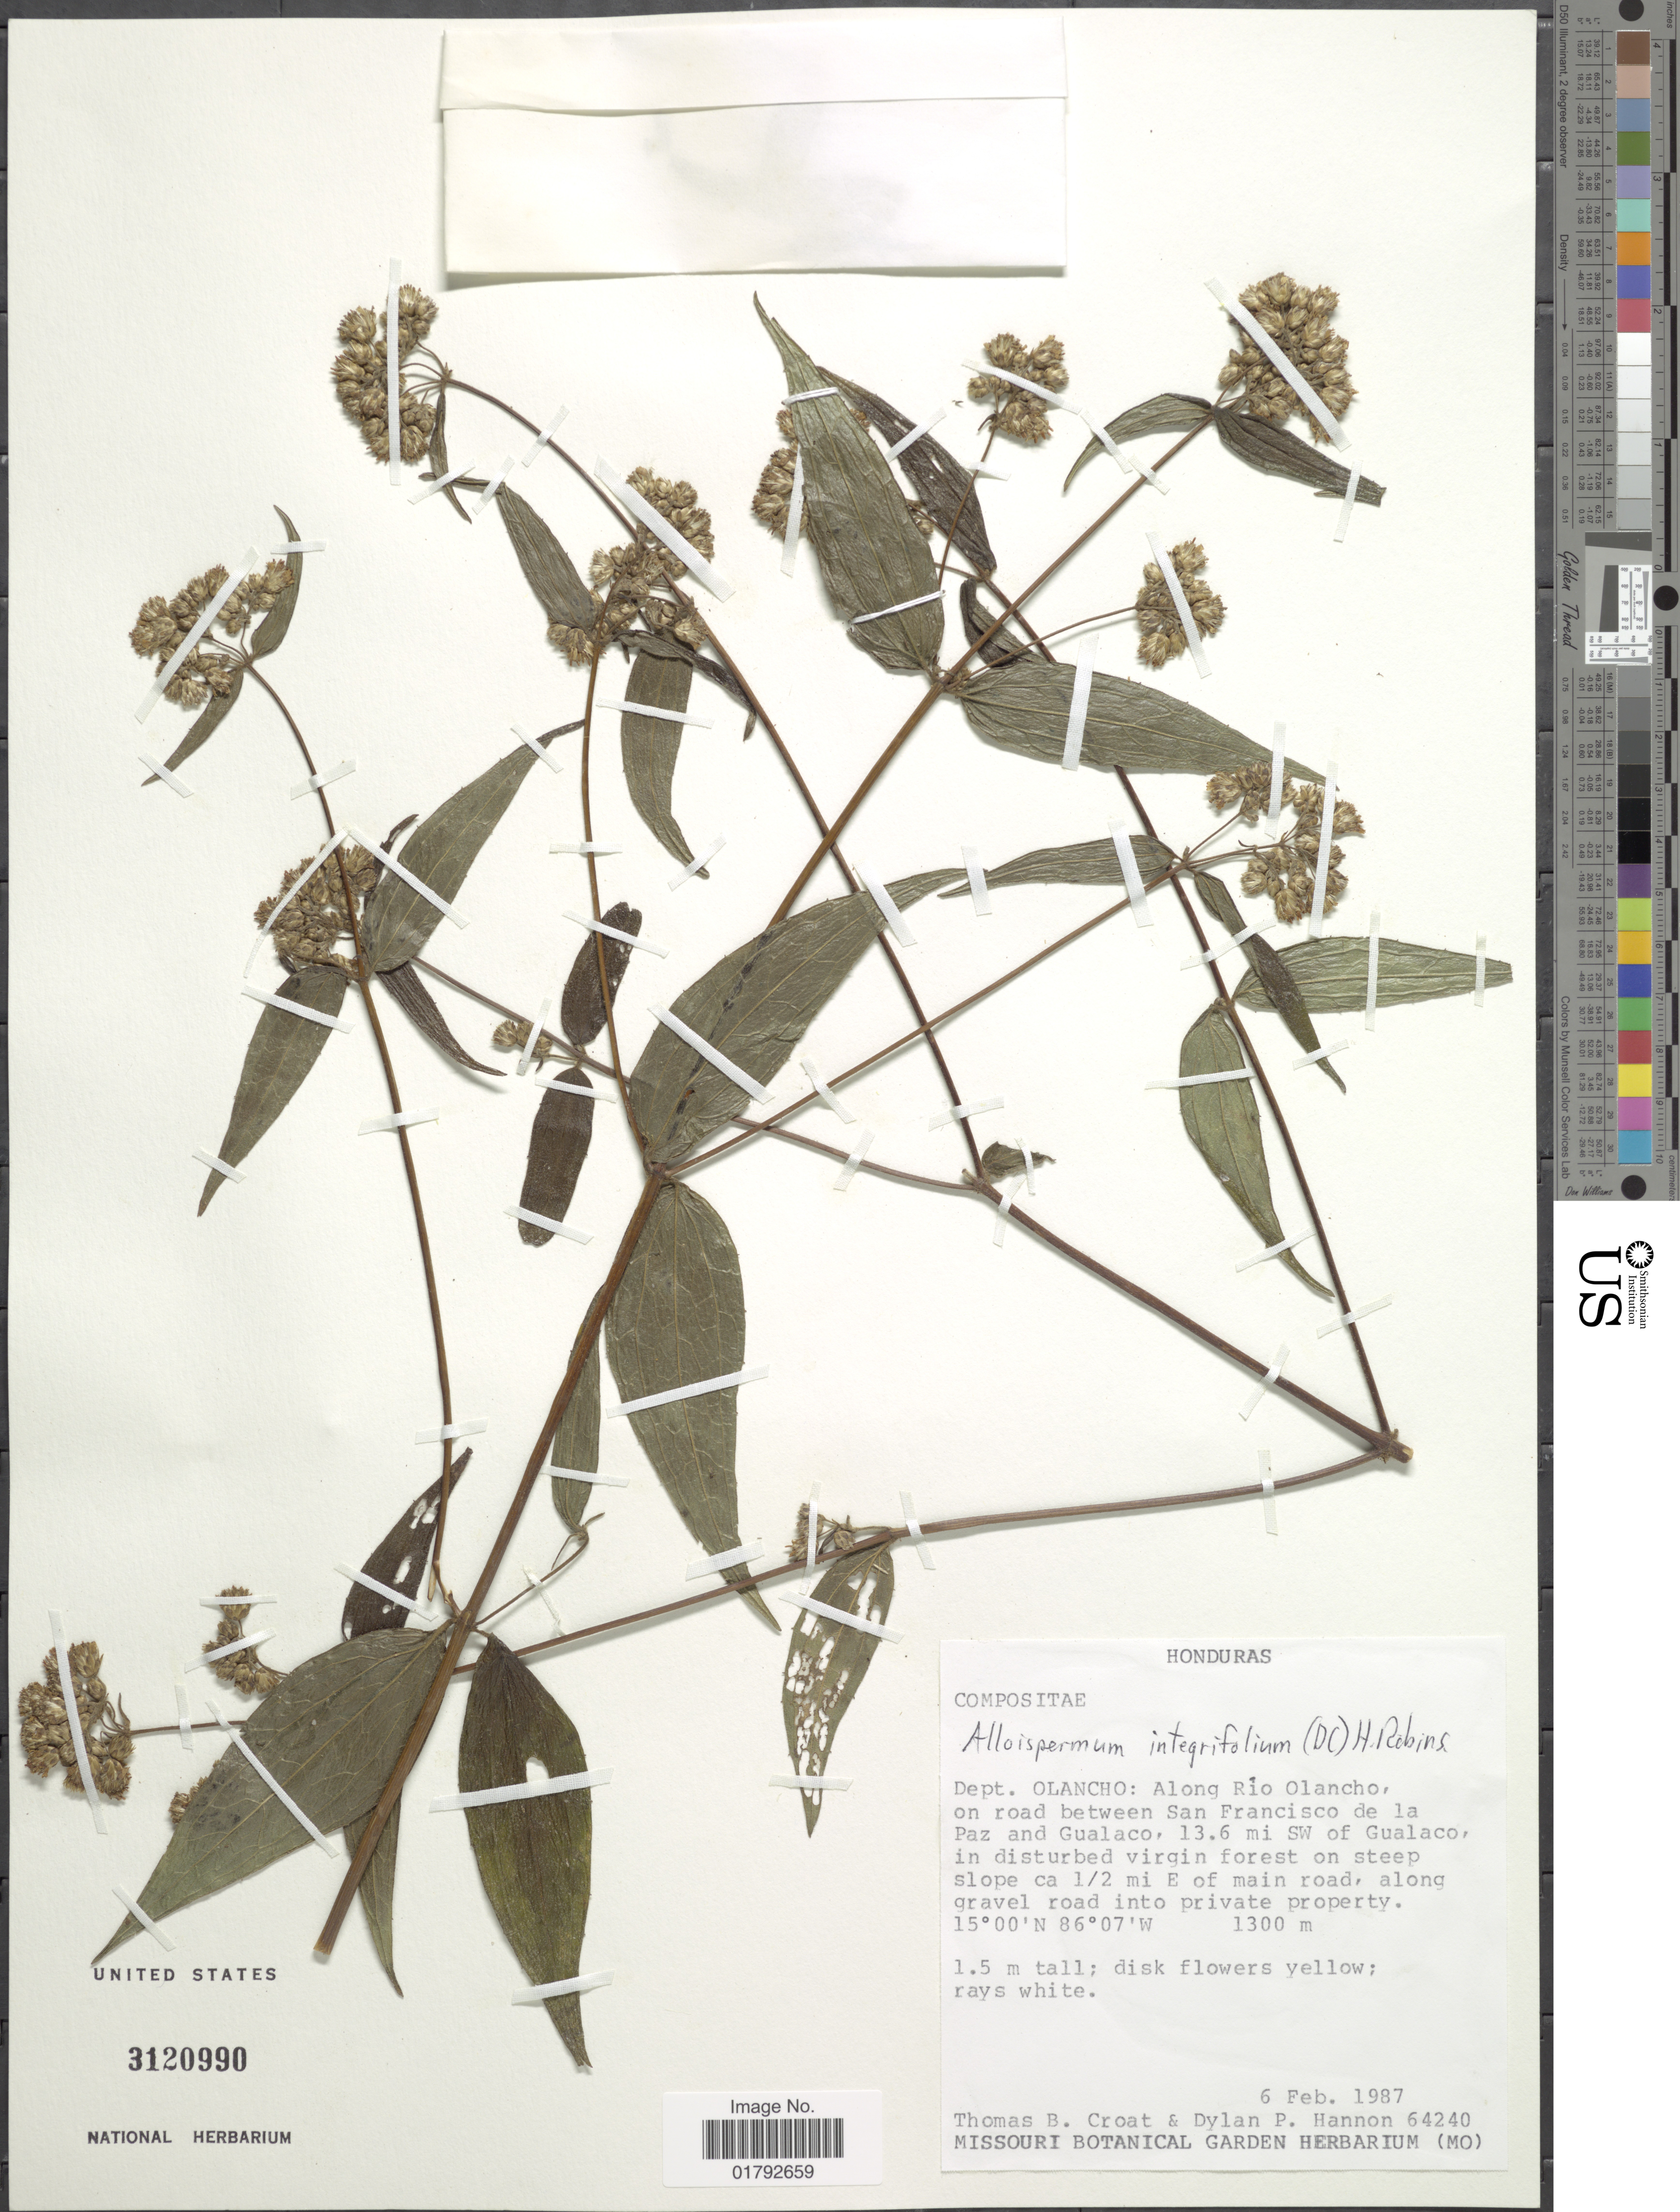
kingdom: Plantae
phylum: Tracheophyta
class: Magnoliopsida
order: Asterales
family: Asteraceae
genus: Alloispermum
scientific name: Alloispermum integrifolium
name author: (DC.) H. Rob.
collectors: T. B. Croat & D. Hannon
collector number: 64240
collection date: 1987-02-06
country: Honduras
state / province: Olancho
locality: Along Rio Olancho, on road between San Francisco de la Paz and Gualaco, 13.6 mi SW of Gualaco. in disturbed virgin forest on steep slope ca.½ mi E of main road, along gravel road into private property.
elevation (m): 1300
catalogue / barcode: US 3120990